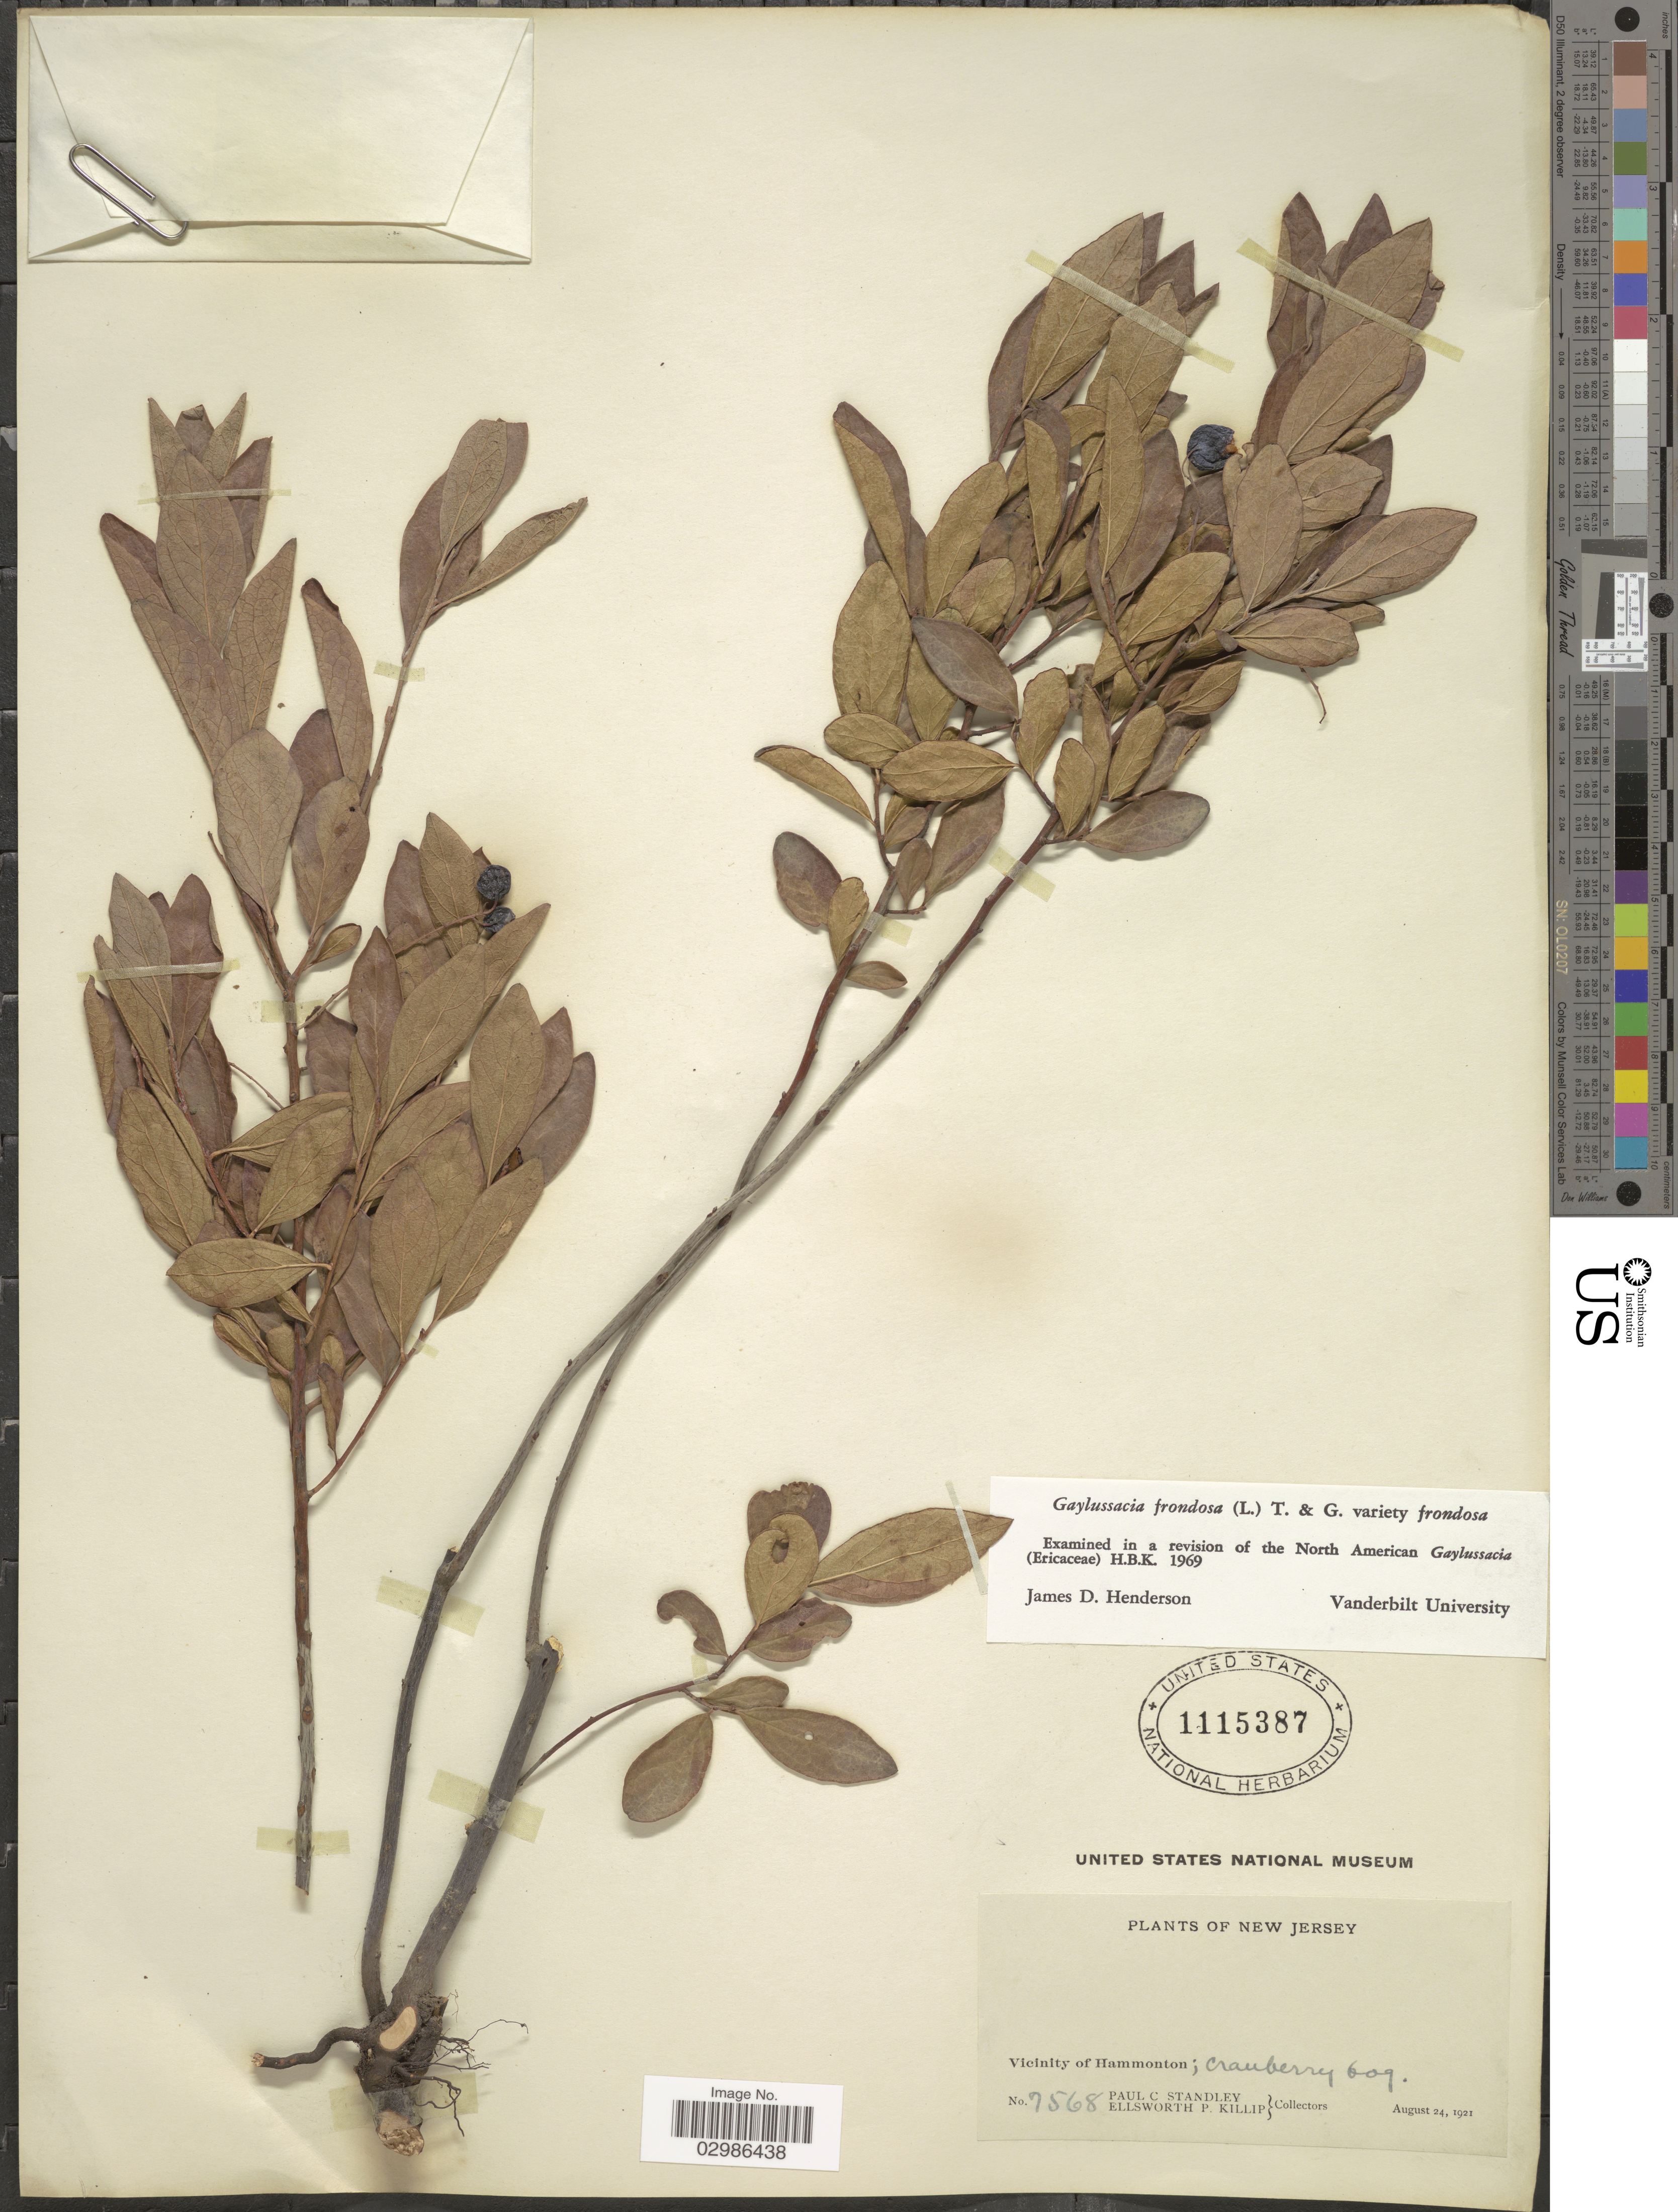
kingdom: Plantae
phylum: Tracheophyta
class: Magnoliopsida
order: Ericales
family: Ericaceae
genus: Gaylussacia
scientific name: Gaylussacia frondosa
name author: (L.) Torr. & A. Gray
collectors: P. C. Standley & E. P. Killip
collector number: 7568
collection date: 1921-08-24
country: United States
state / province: New Jersey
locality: Vicinity of Hammonton.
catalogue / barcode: US 1115387